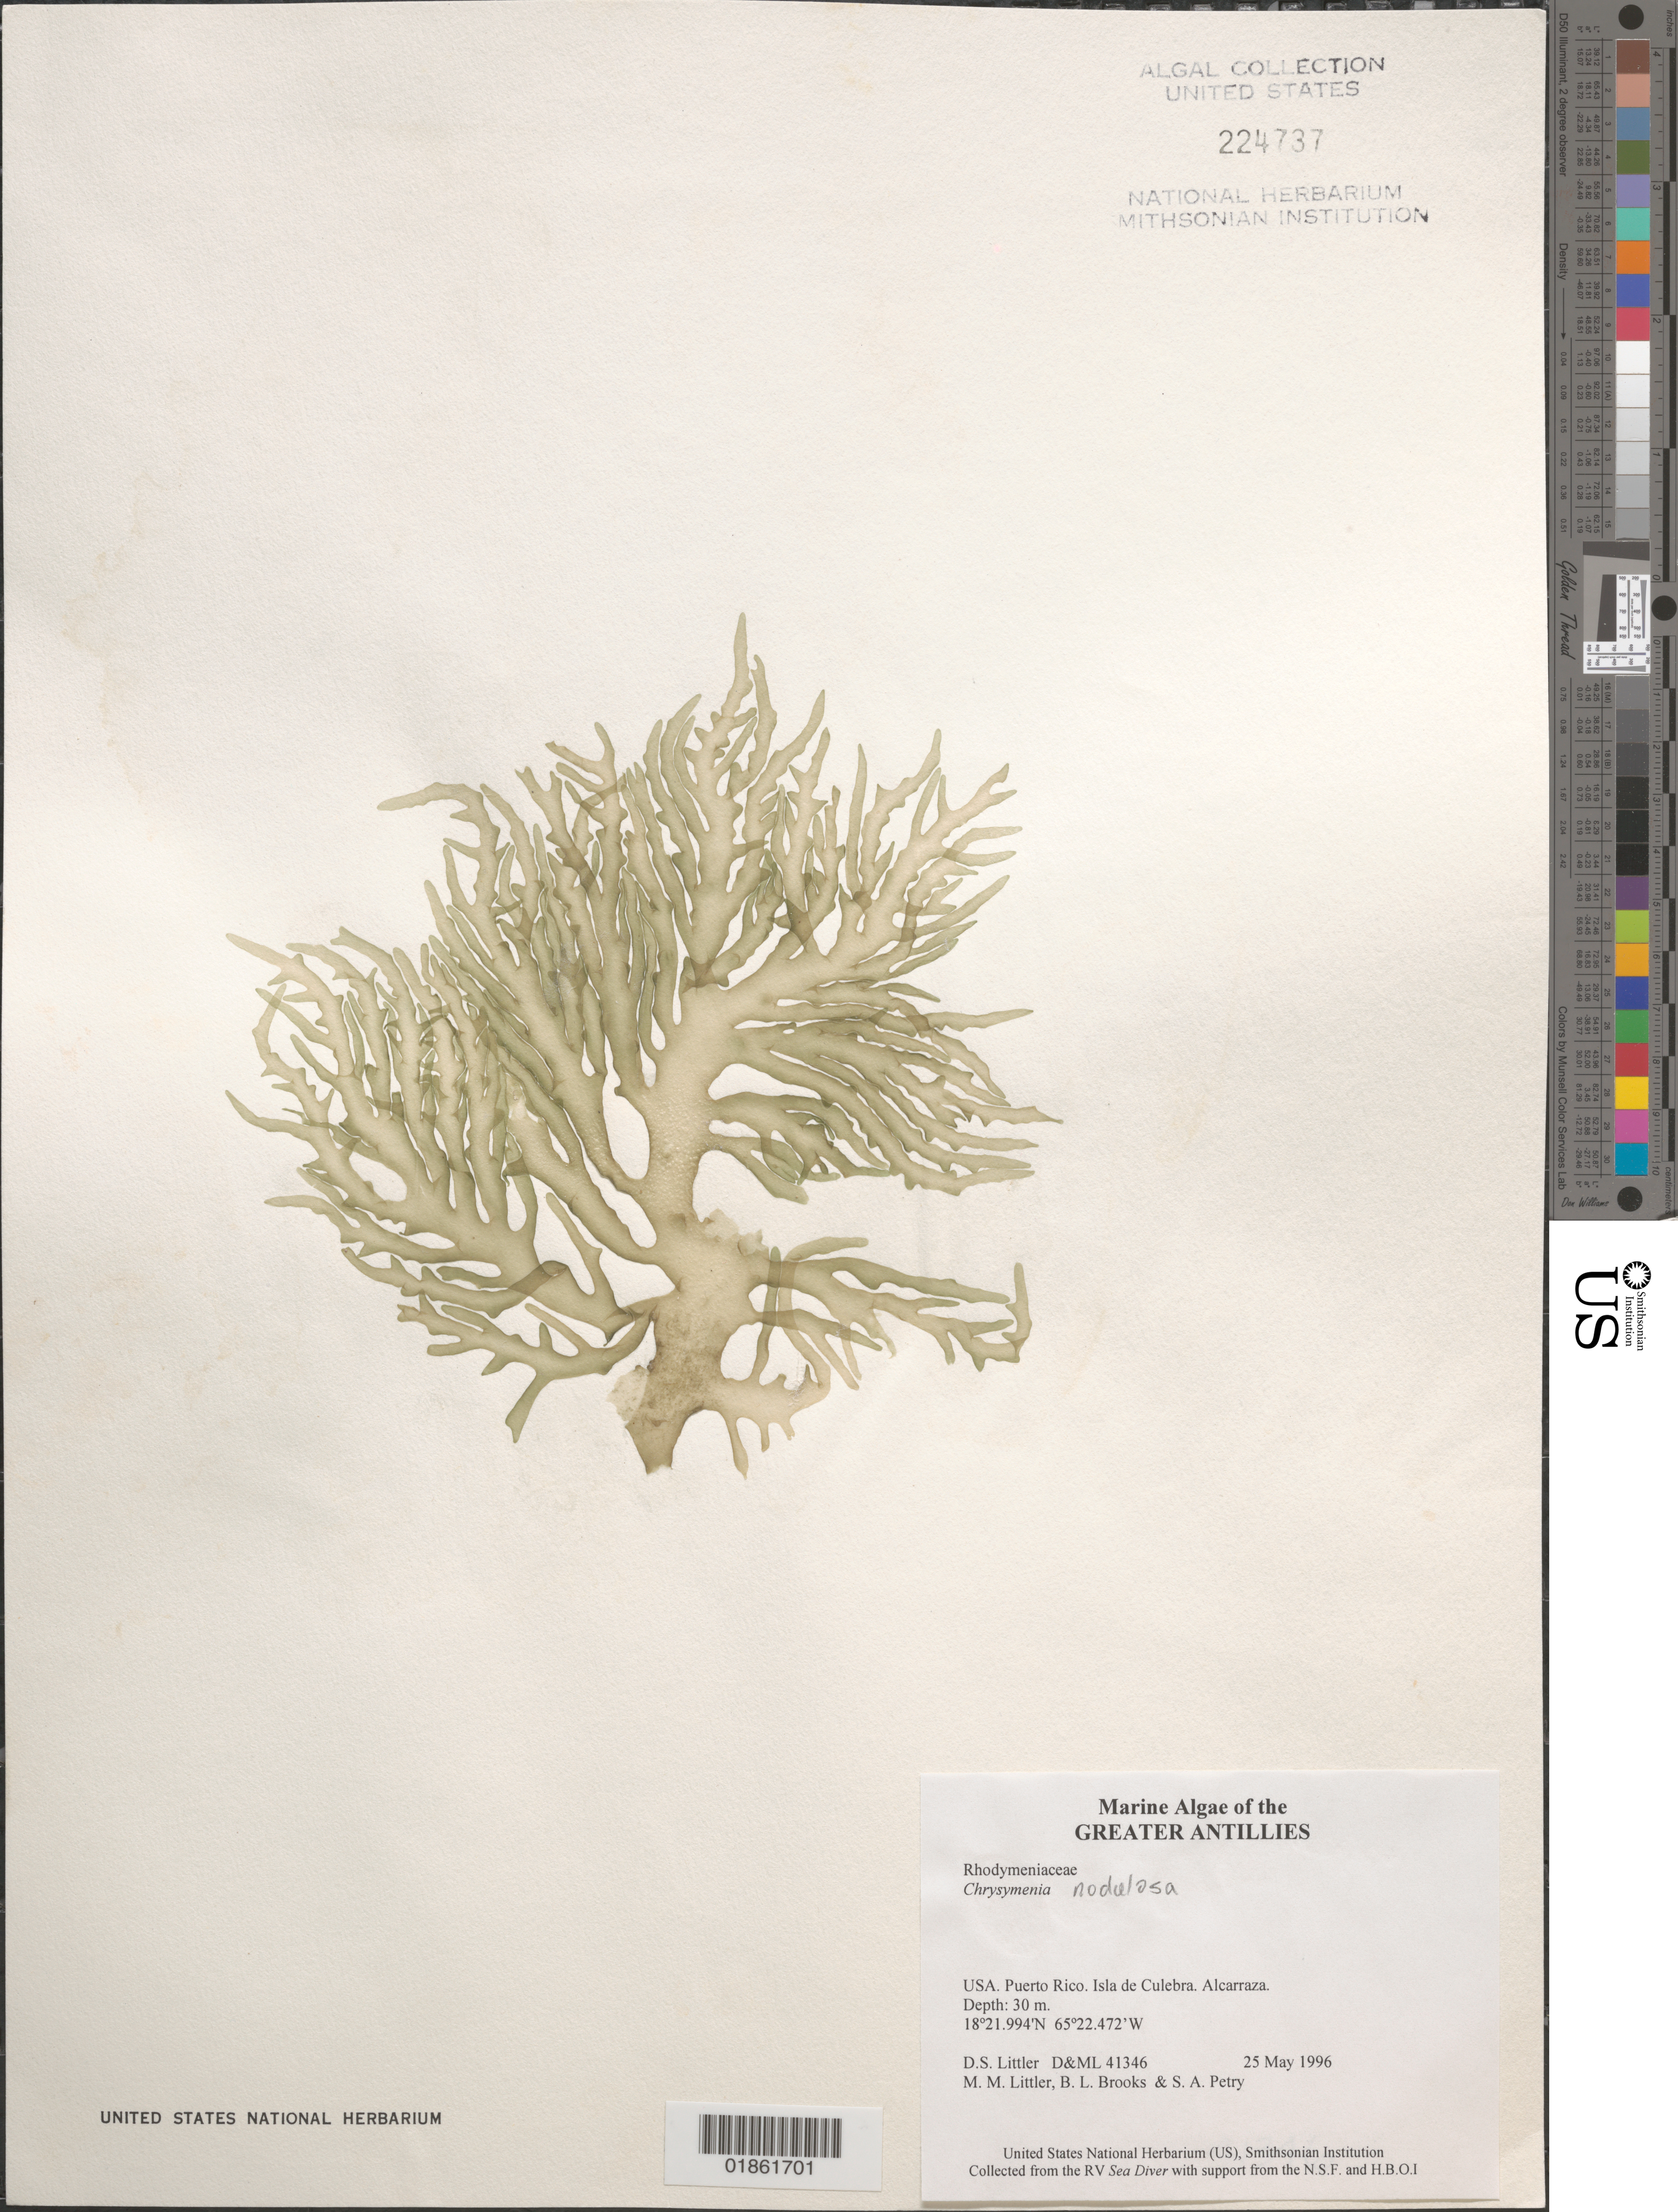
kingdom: Plantae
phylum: Rhodophyta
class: Florideophyceae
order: Rhodymeniales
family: Rhodymeniaceae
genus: Chrysymenia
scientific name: Chrysymenia sp.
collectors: D. S. Littler & M. M. Littler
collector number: D&ML 41346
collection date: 1996-05-25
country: Puerto Rico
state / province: Culebra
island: Culebra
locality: Culebra Is. NW of Alcarraza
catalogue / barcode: US 224737